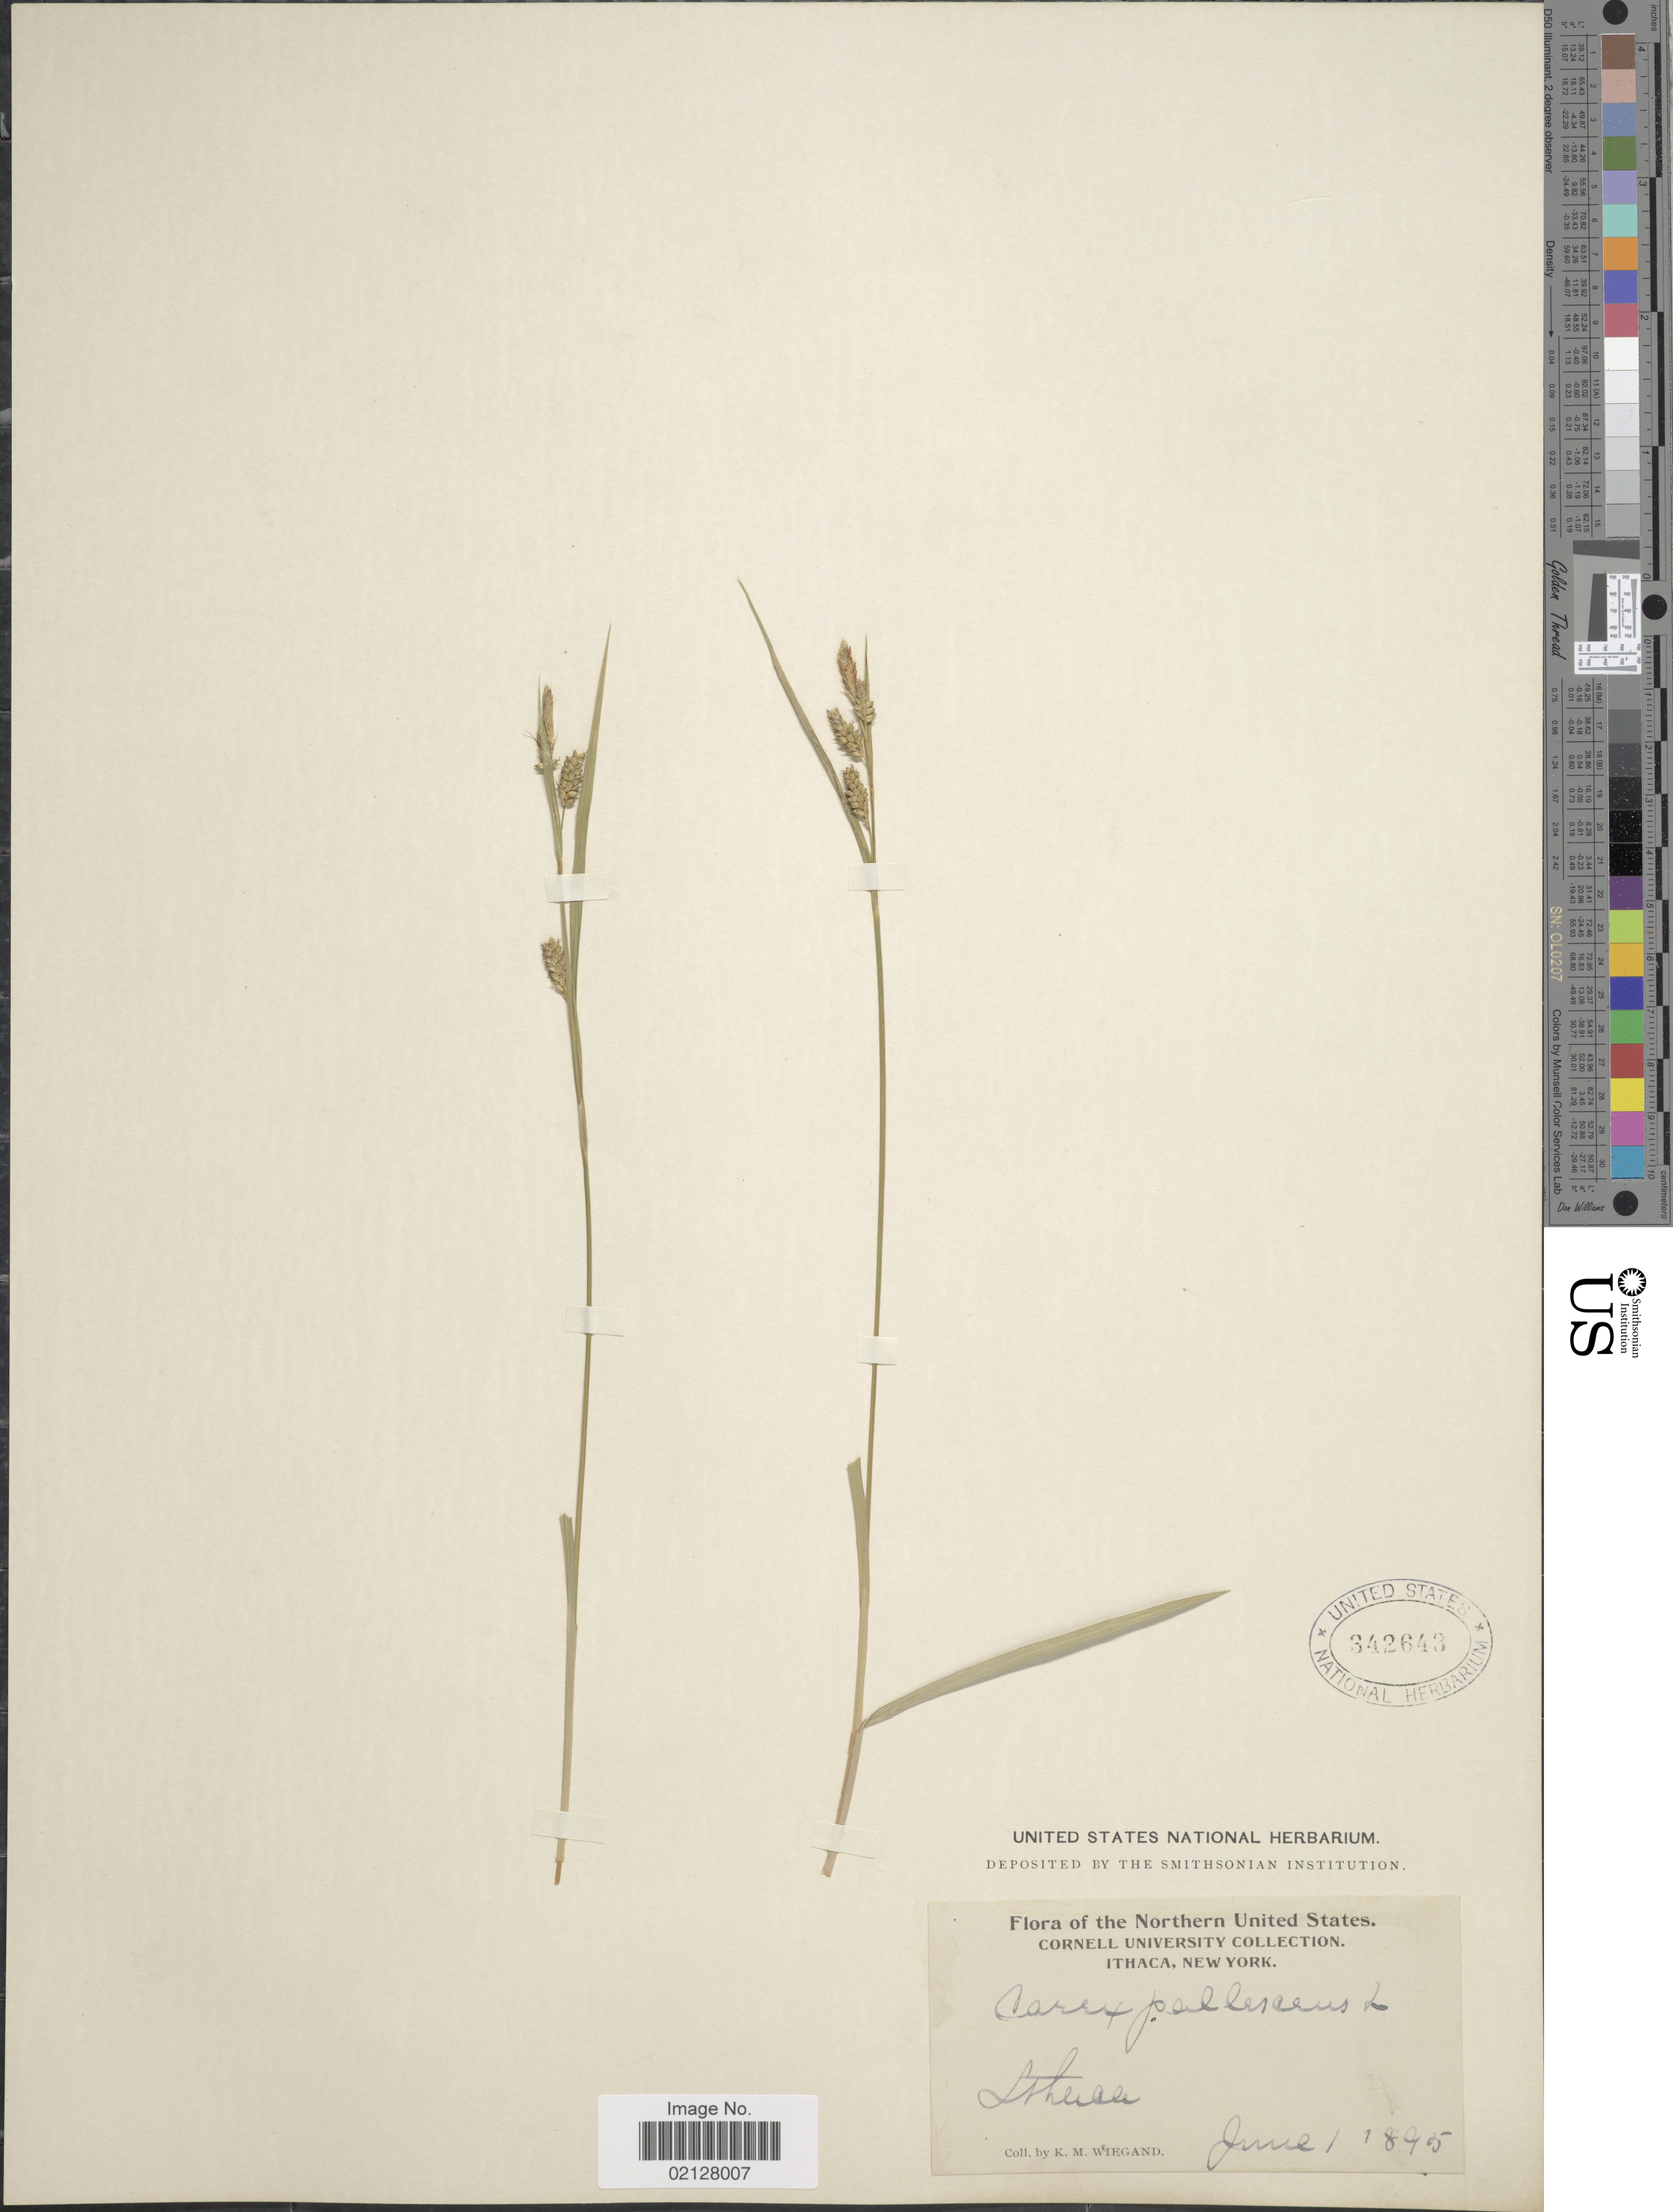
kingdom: Plantae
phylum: Tracheophyta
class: Liliopsida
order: Poales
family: Cyperaceae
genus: Carex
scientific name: Carex pallescens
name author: L.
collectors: K. M. Wiegand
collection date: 1895-06-01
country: United States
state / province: New York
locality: Ithaca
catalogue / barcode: US 342643